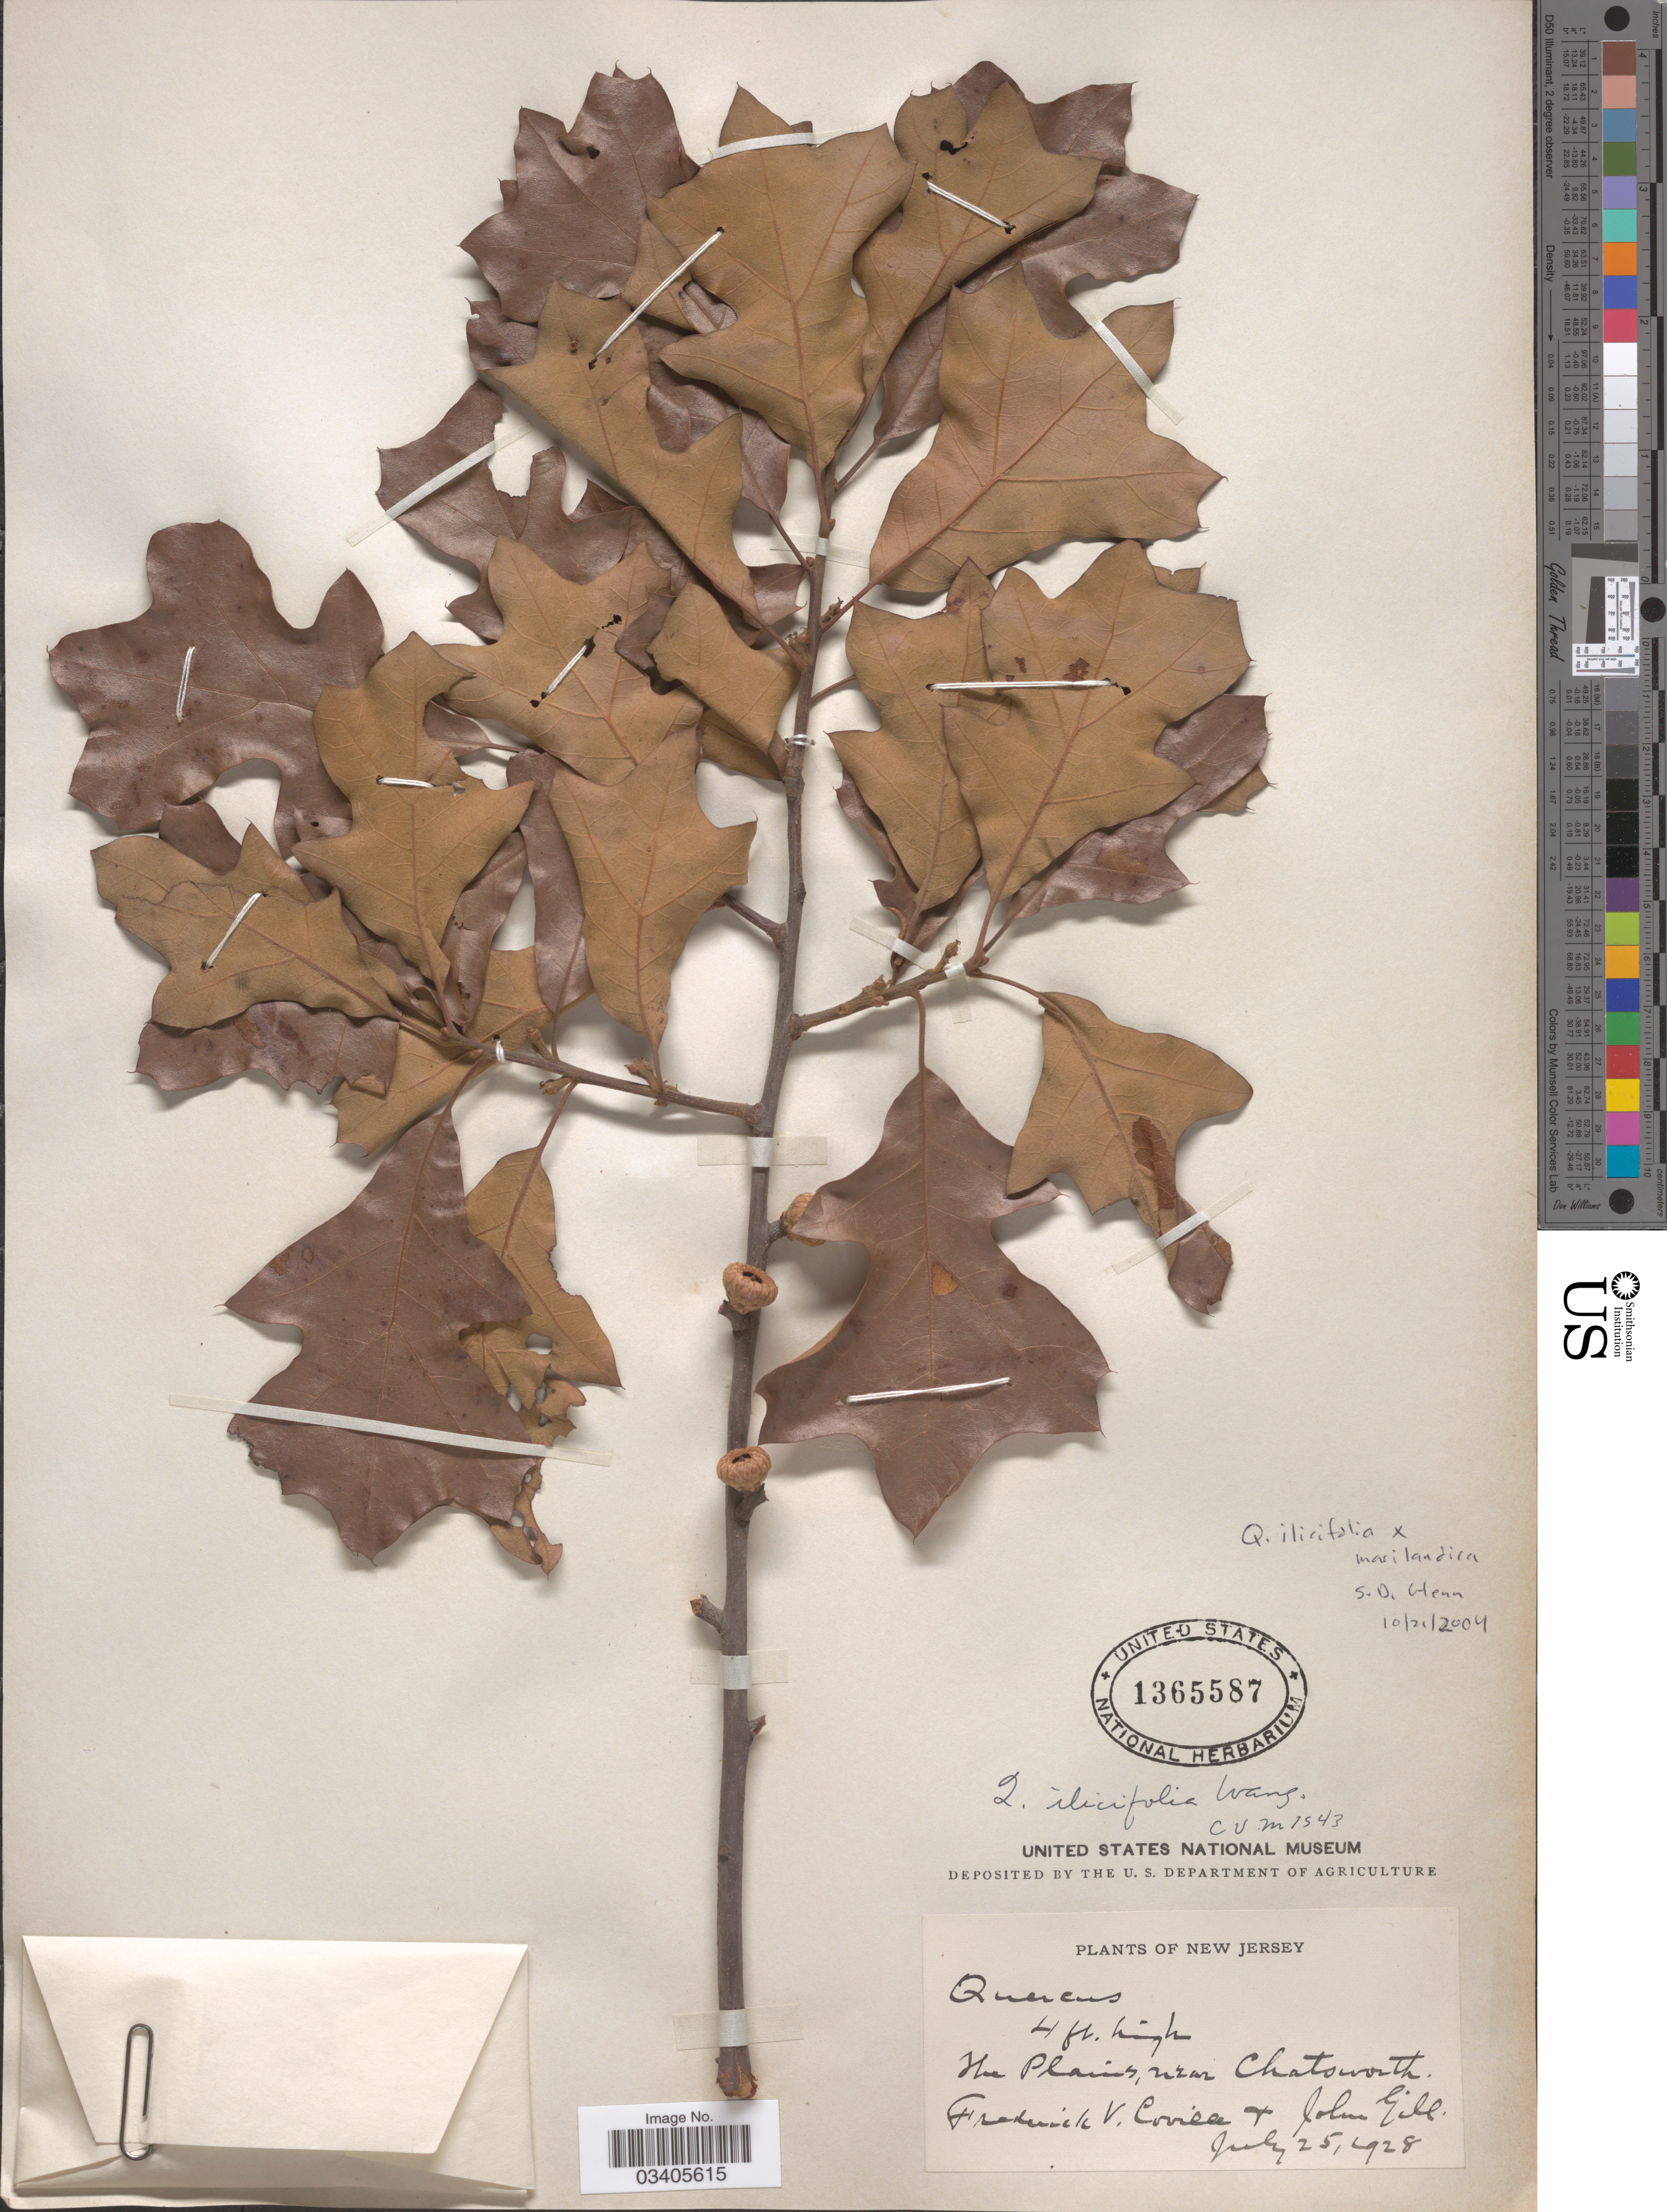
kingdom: Plantae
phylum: Tracheophyta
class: Magnoliopsida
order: Fagales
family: Fagaceae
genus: Quercus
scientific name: Quercus ilicifolia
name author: Wangenh.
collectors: F. V. Coville & J. Gill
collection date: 1928-07-25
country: United States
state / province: New Jersey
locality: The Plains, near Chatsworth.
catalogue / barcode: US 1365587